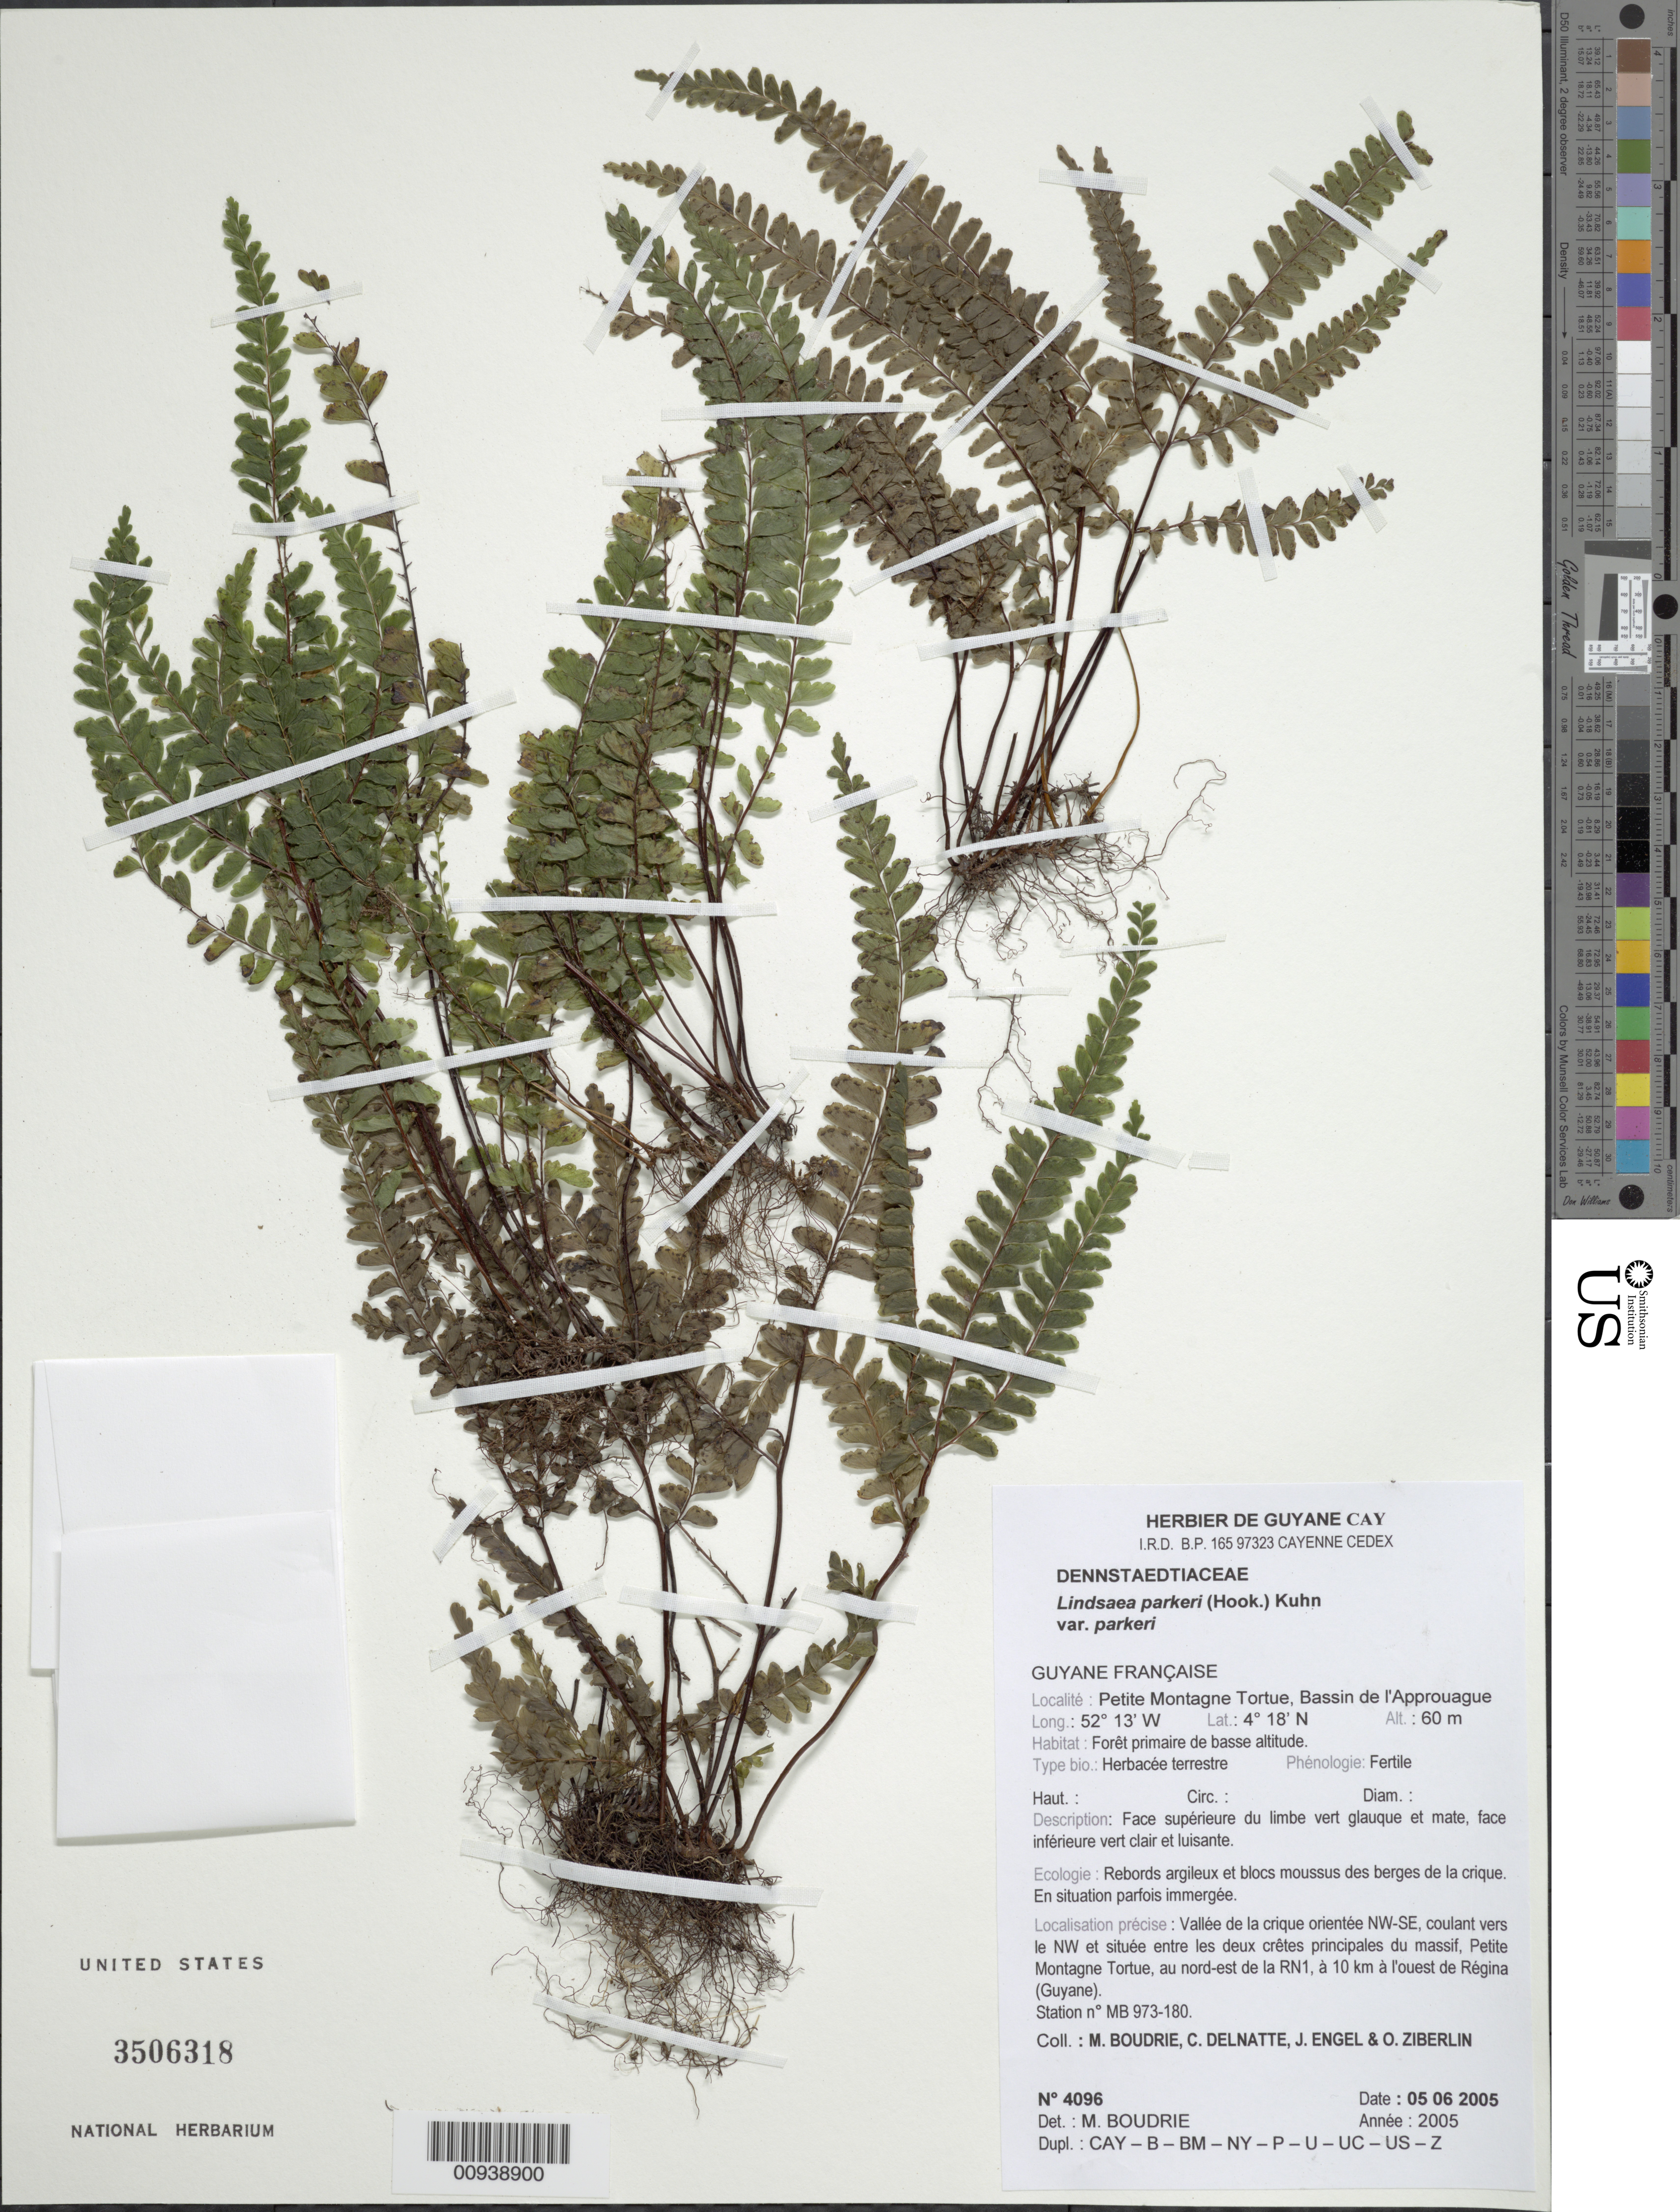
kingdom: Plantae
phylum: Tracheophyta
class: Polypodiopsida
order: Polypodiales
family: Lindsaeaceae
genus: Lindsaea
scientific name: Lindsaea parkeri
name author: (Hook.) Kuhn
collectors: M. Boudrie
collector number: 4096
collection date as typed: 5-Jun-05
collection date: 2005-06-05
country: French Guiana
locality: Petite Montagne Tortue, Bassin de l'Appprouague, nord-est de RN1, 10 km l'ouest de Régina (Guyane)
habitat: Forêt primaire de basse altitude, rebords argileux et blocs moussus des berges de la crique, en situation parfois immergée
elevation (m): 60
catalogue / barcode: US 3506318